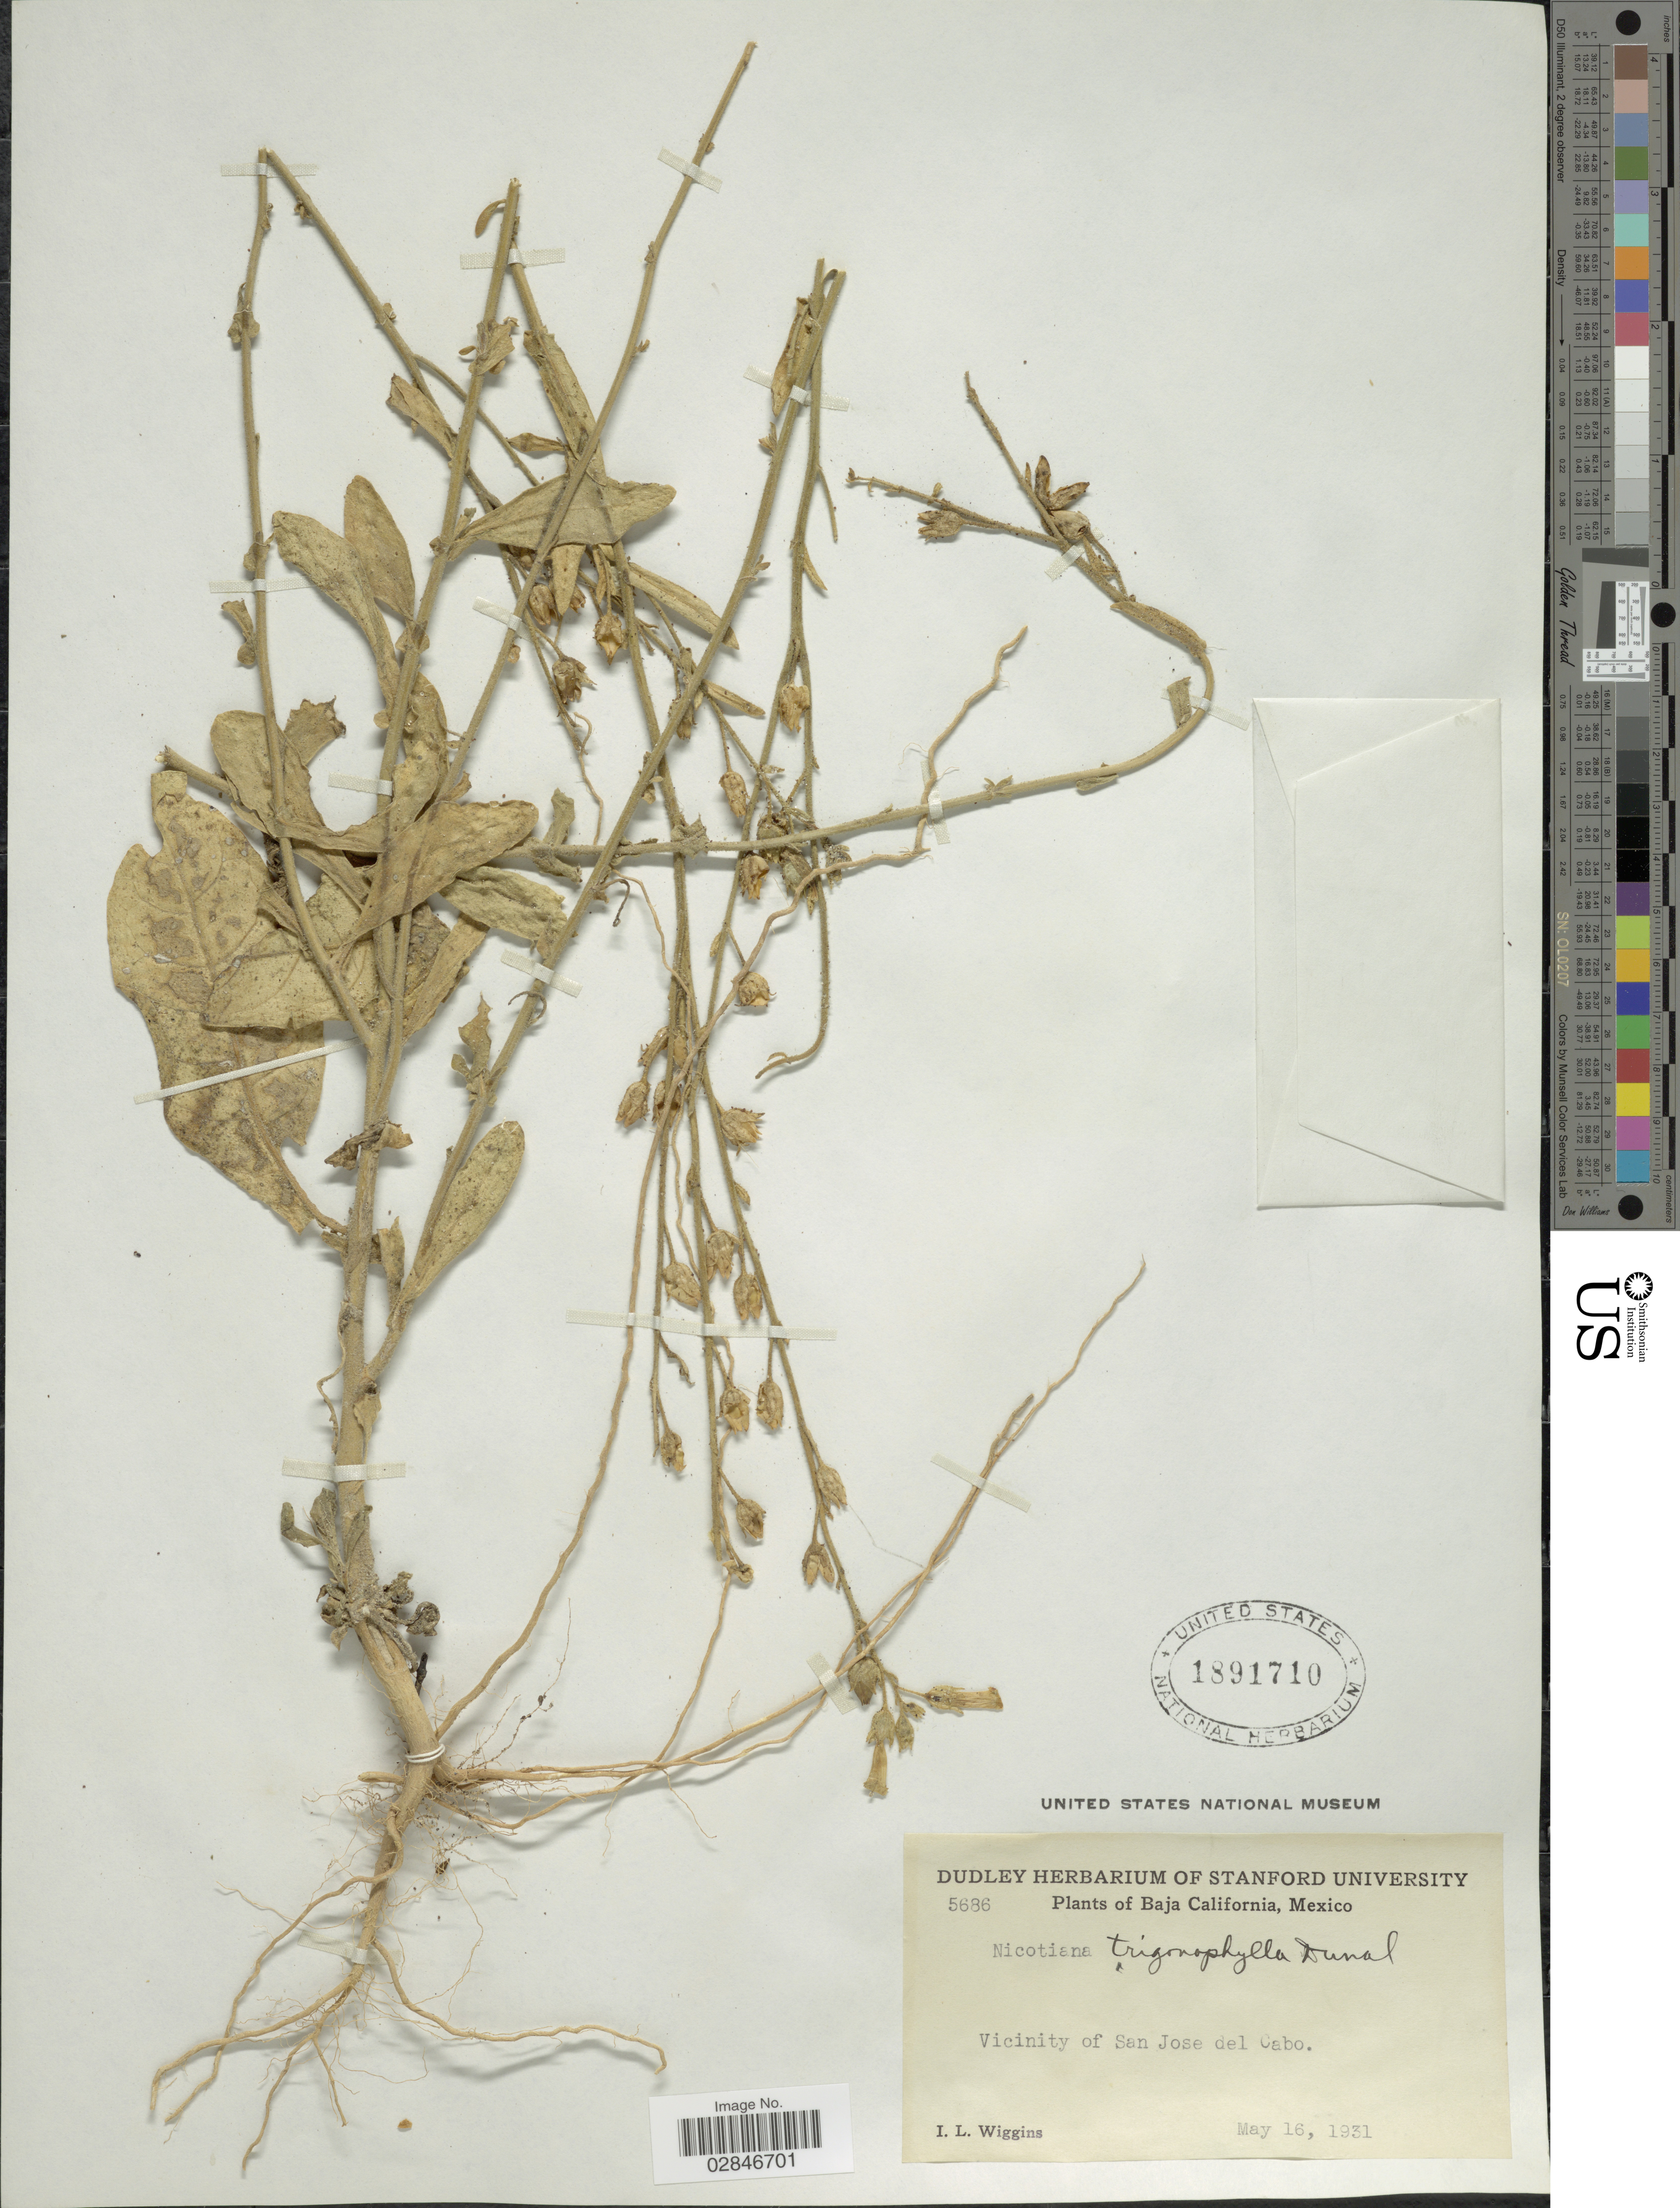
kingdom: Plantae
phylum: Tracheophyta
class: Magnoliopsida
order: Solanales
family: Solanaceae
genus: Nicotiana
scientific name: Nicotiana trigonophylla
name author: Dunal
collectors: I. L. Wiggins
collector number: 5686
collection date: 1931-05-16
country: Mexico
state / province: Baja California Sur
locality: Vicinity of San Jose del Cabo.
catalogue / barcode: US 1891710